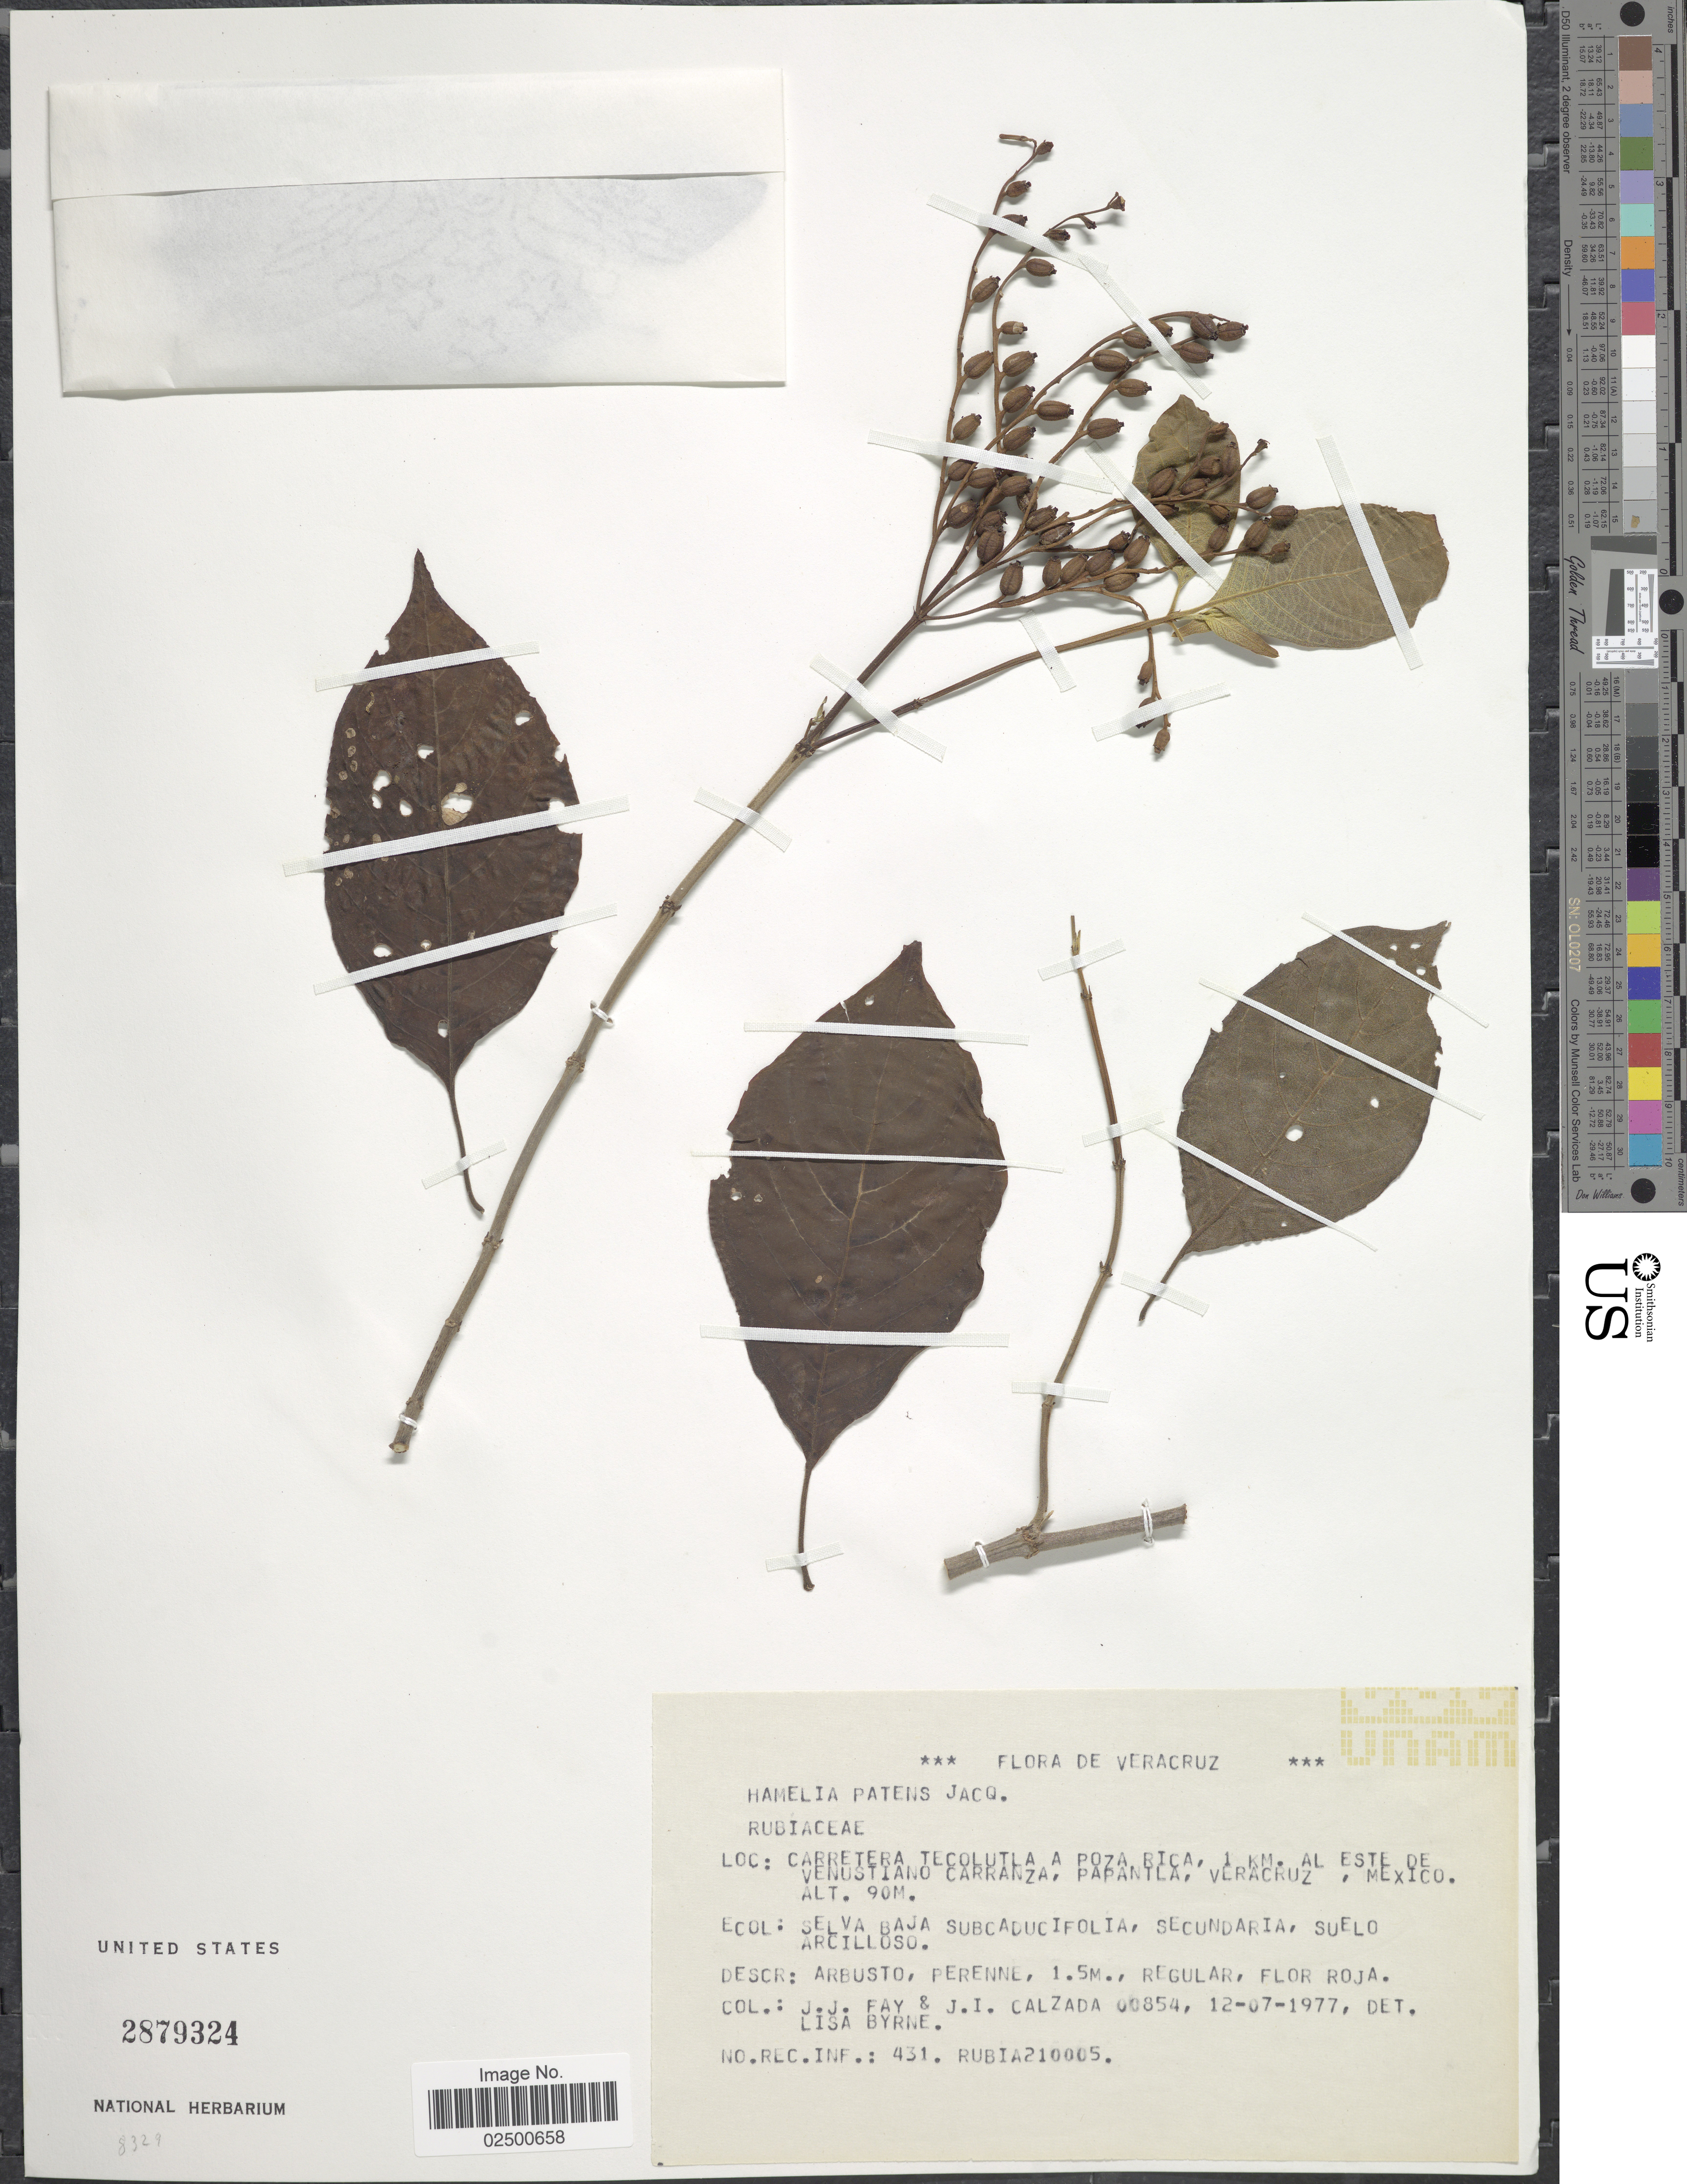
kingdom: Plantae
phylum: Tracheophyta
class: Magnoliopsida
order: Gentianales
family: Rubiaceae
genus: Hamelia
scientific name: Hamelia patens var. patens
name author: Jacq.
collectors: J. Fay & J. I. Calzada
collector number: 00854*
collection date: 1977-07-12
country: Mexico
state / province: Veracruz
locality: Veracruz. Carretera tecolutla a poza rica, 1 km. al este de venustiano carranza, Papanila.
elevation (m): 90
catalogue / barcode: US 2879324